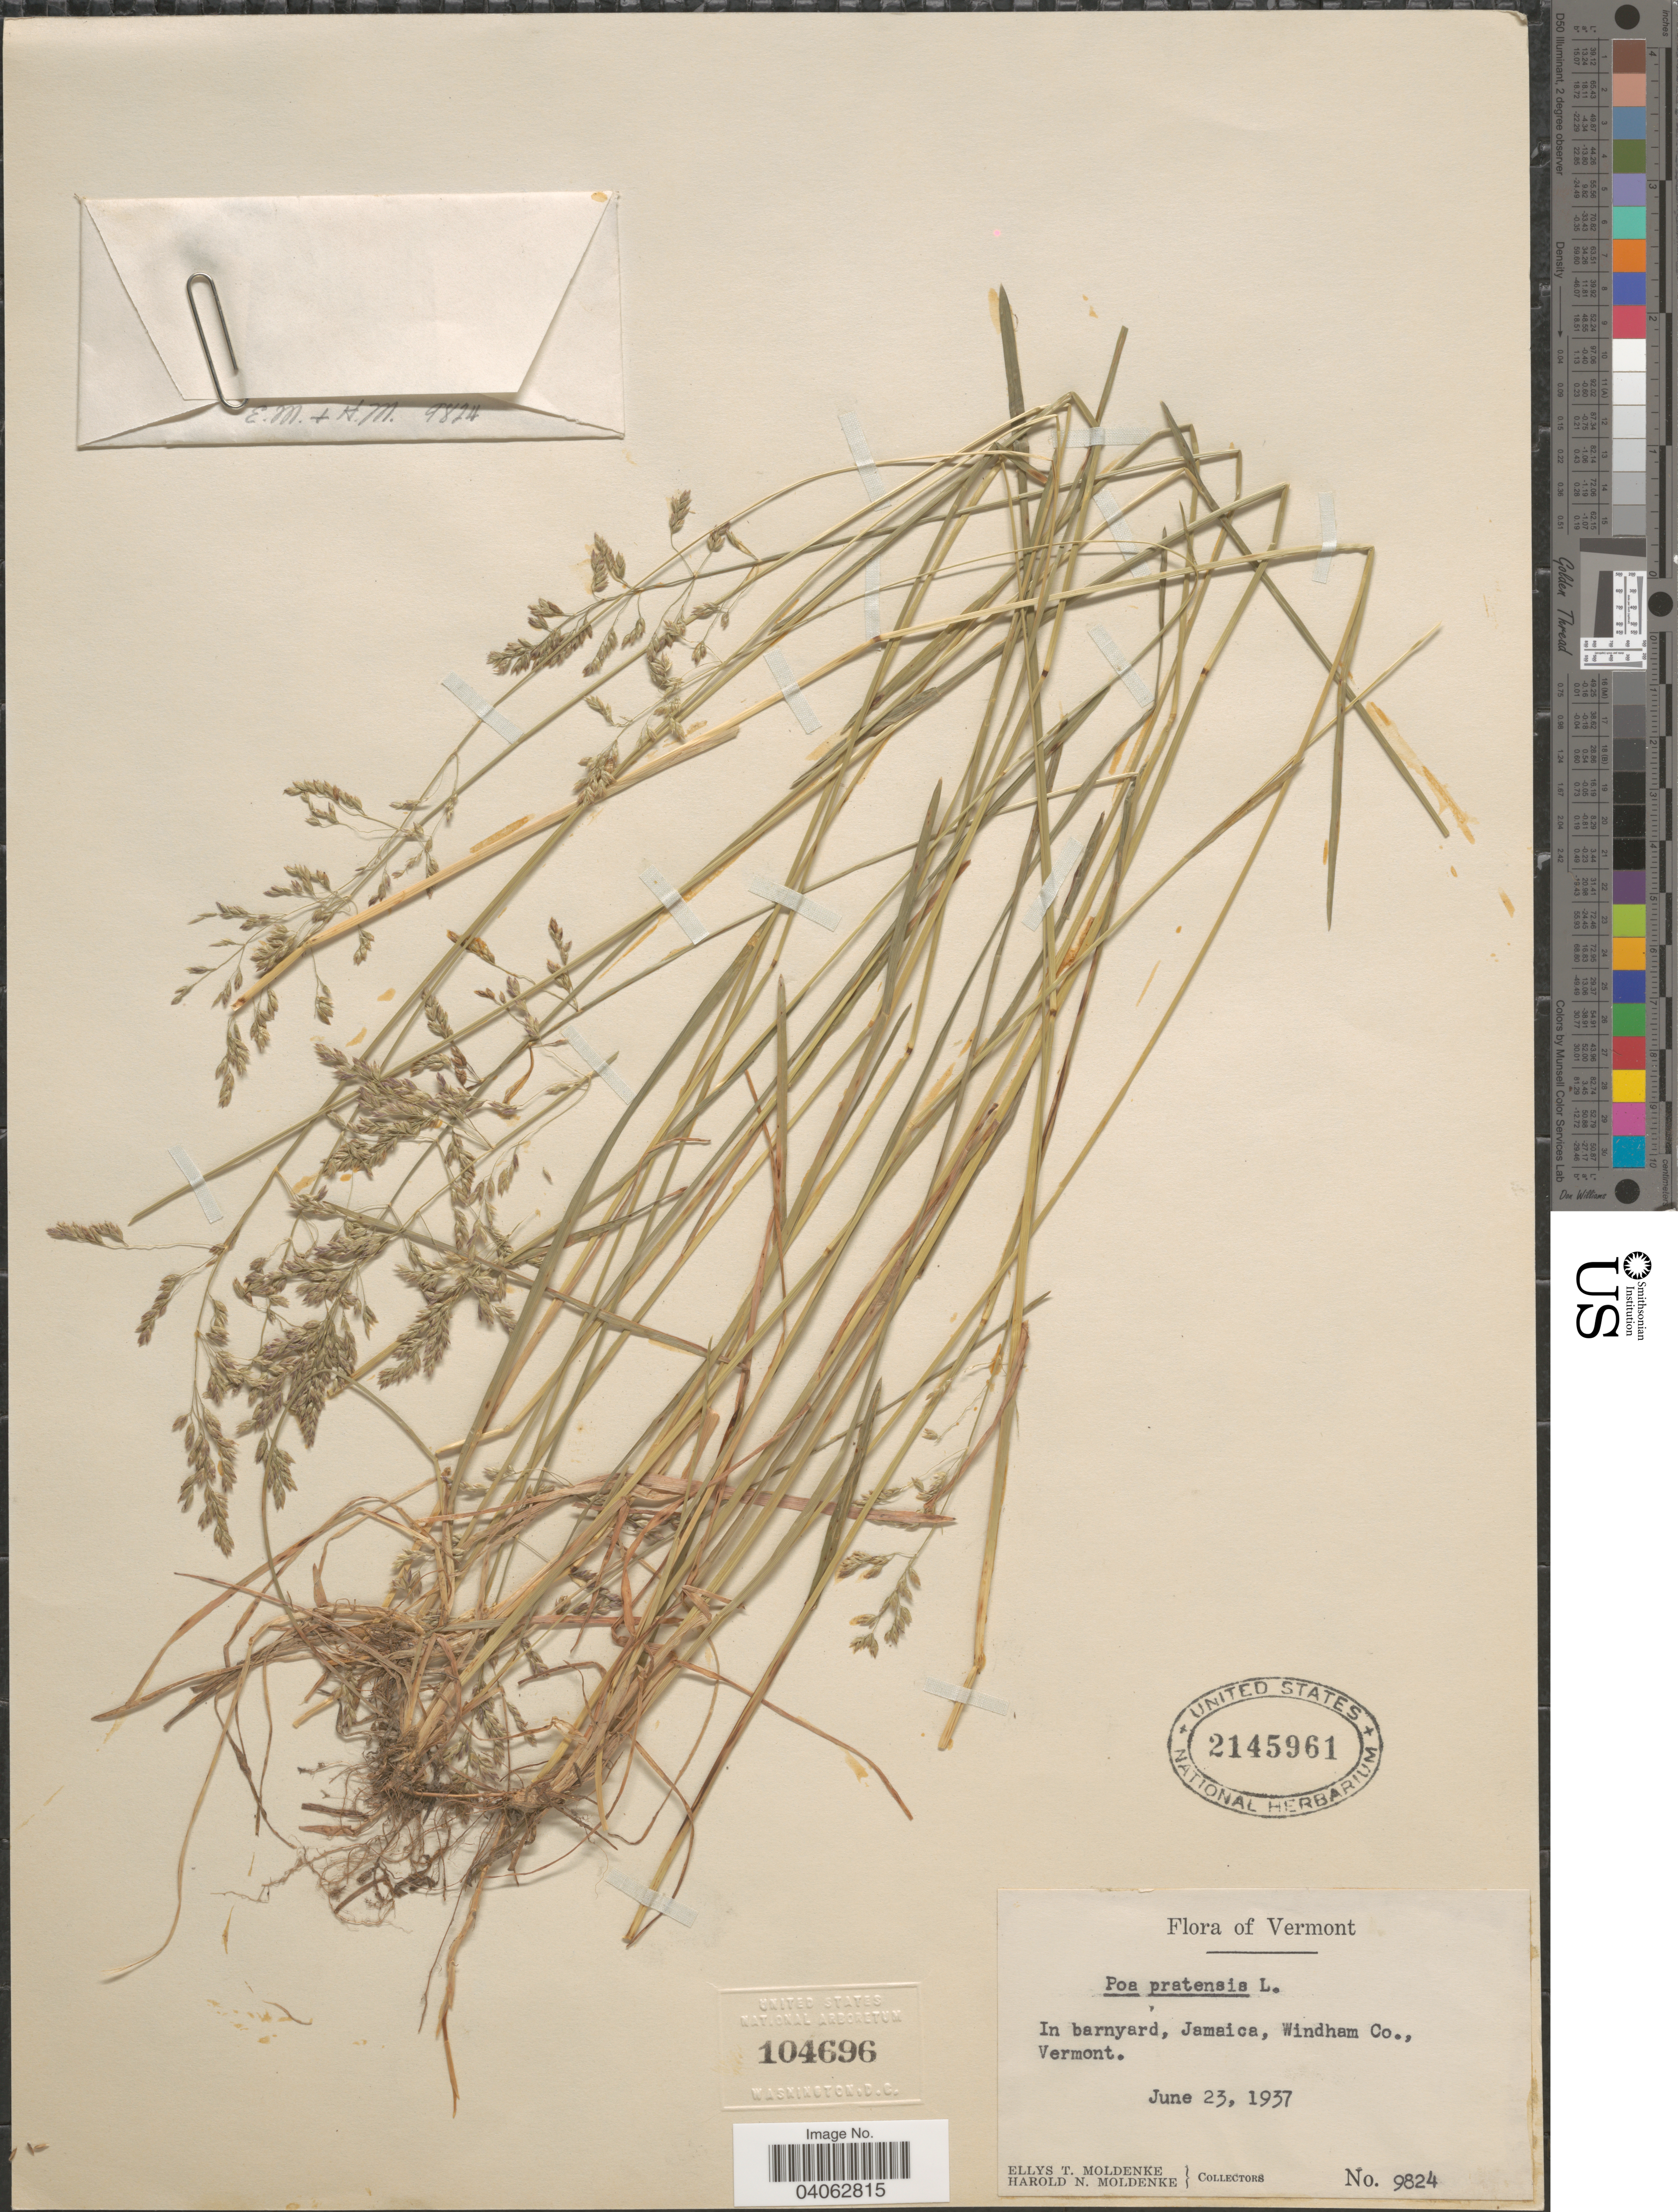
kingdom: Plantae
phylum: Tracheophyta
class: Liliopsida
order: Poales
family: Poaceae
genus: Poa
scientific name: Poa pratensis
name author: L.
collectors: E. Moldenke & H. N. Moldenke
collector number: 9824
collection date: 1937-06-23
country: United States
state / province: Vermont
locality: In barnyard, Jamaica, Windham Co.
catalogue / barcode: US 2145961